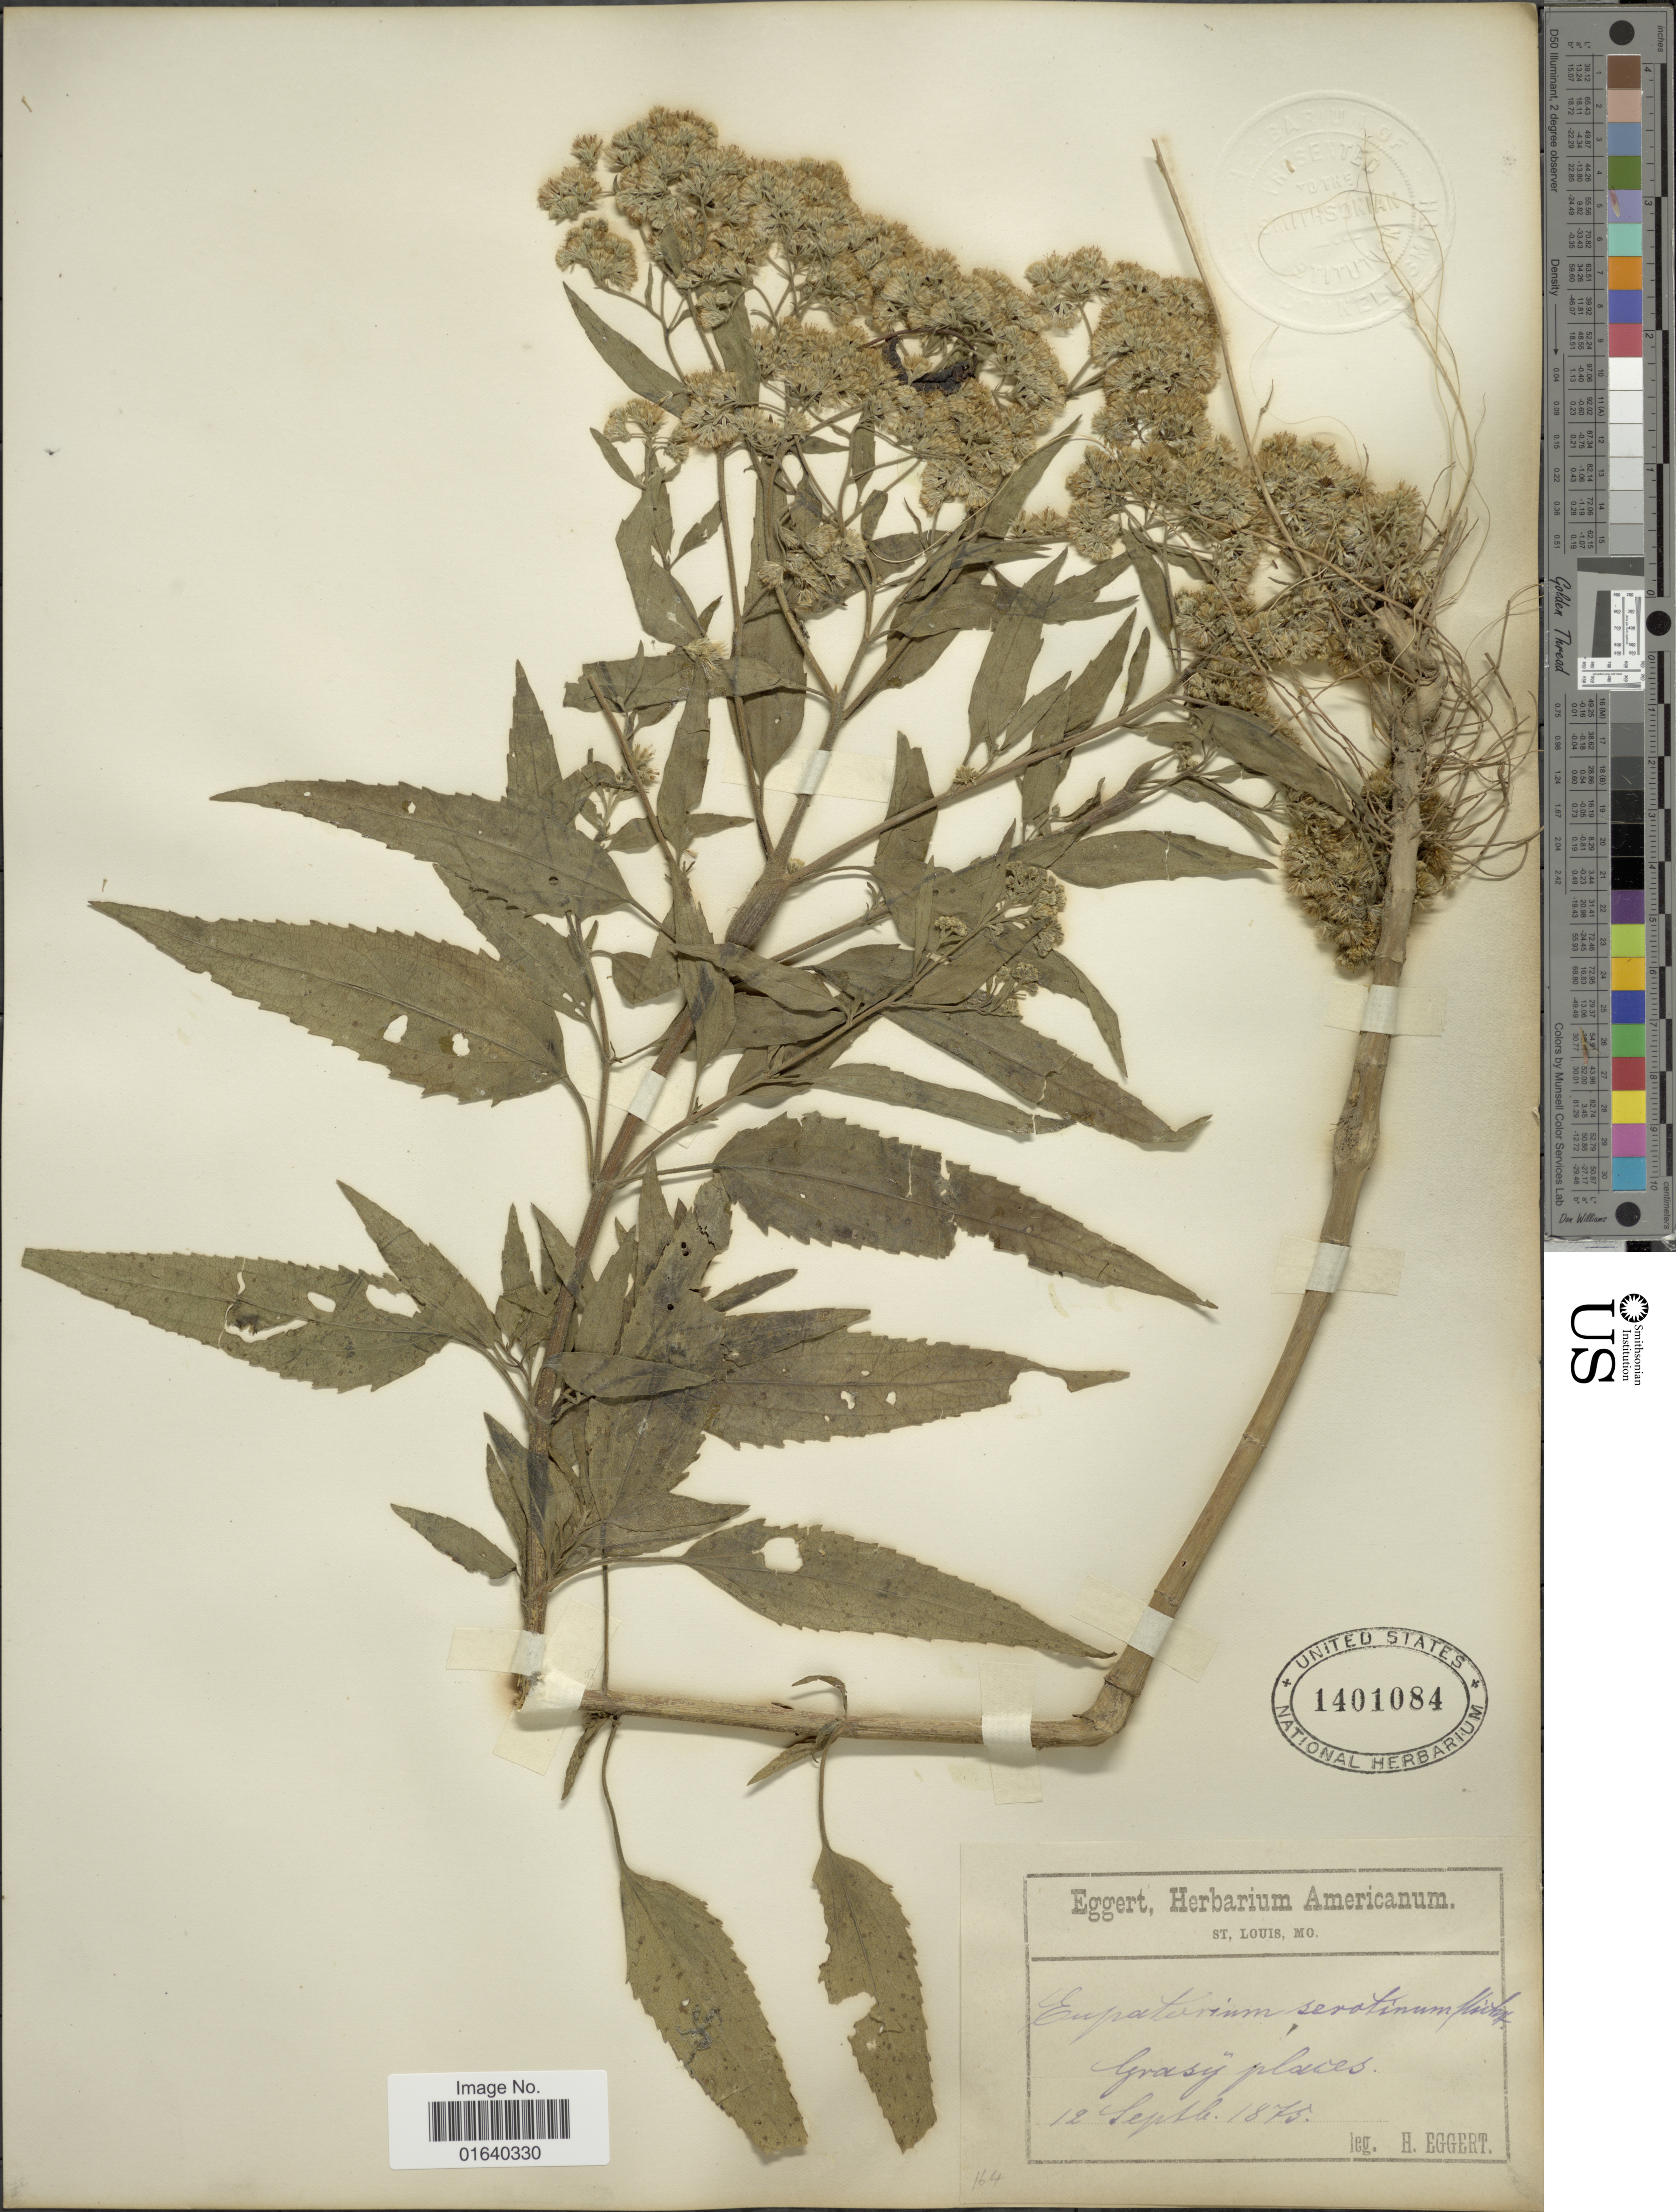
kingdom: Plantae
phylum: Tracheophyta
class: Magnoliopsida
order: Asterales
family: Asteraceae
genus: Eupatorium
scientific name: Eupatorium serotinum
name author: Michx.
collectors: H. Eggert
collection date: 1875-09-12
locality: Grassy places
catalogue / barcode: US 1401084